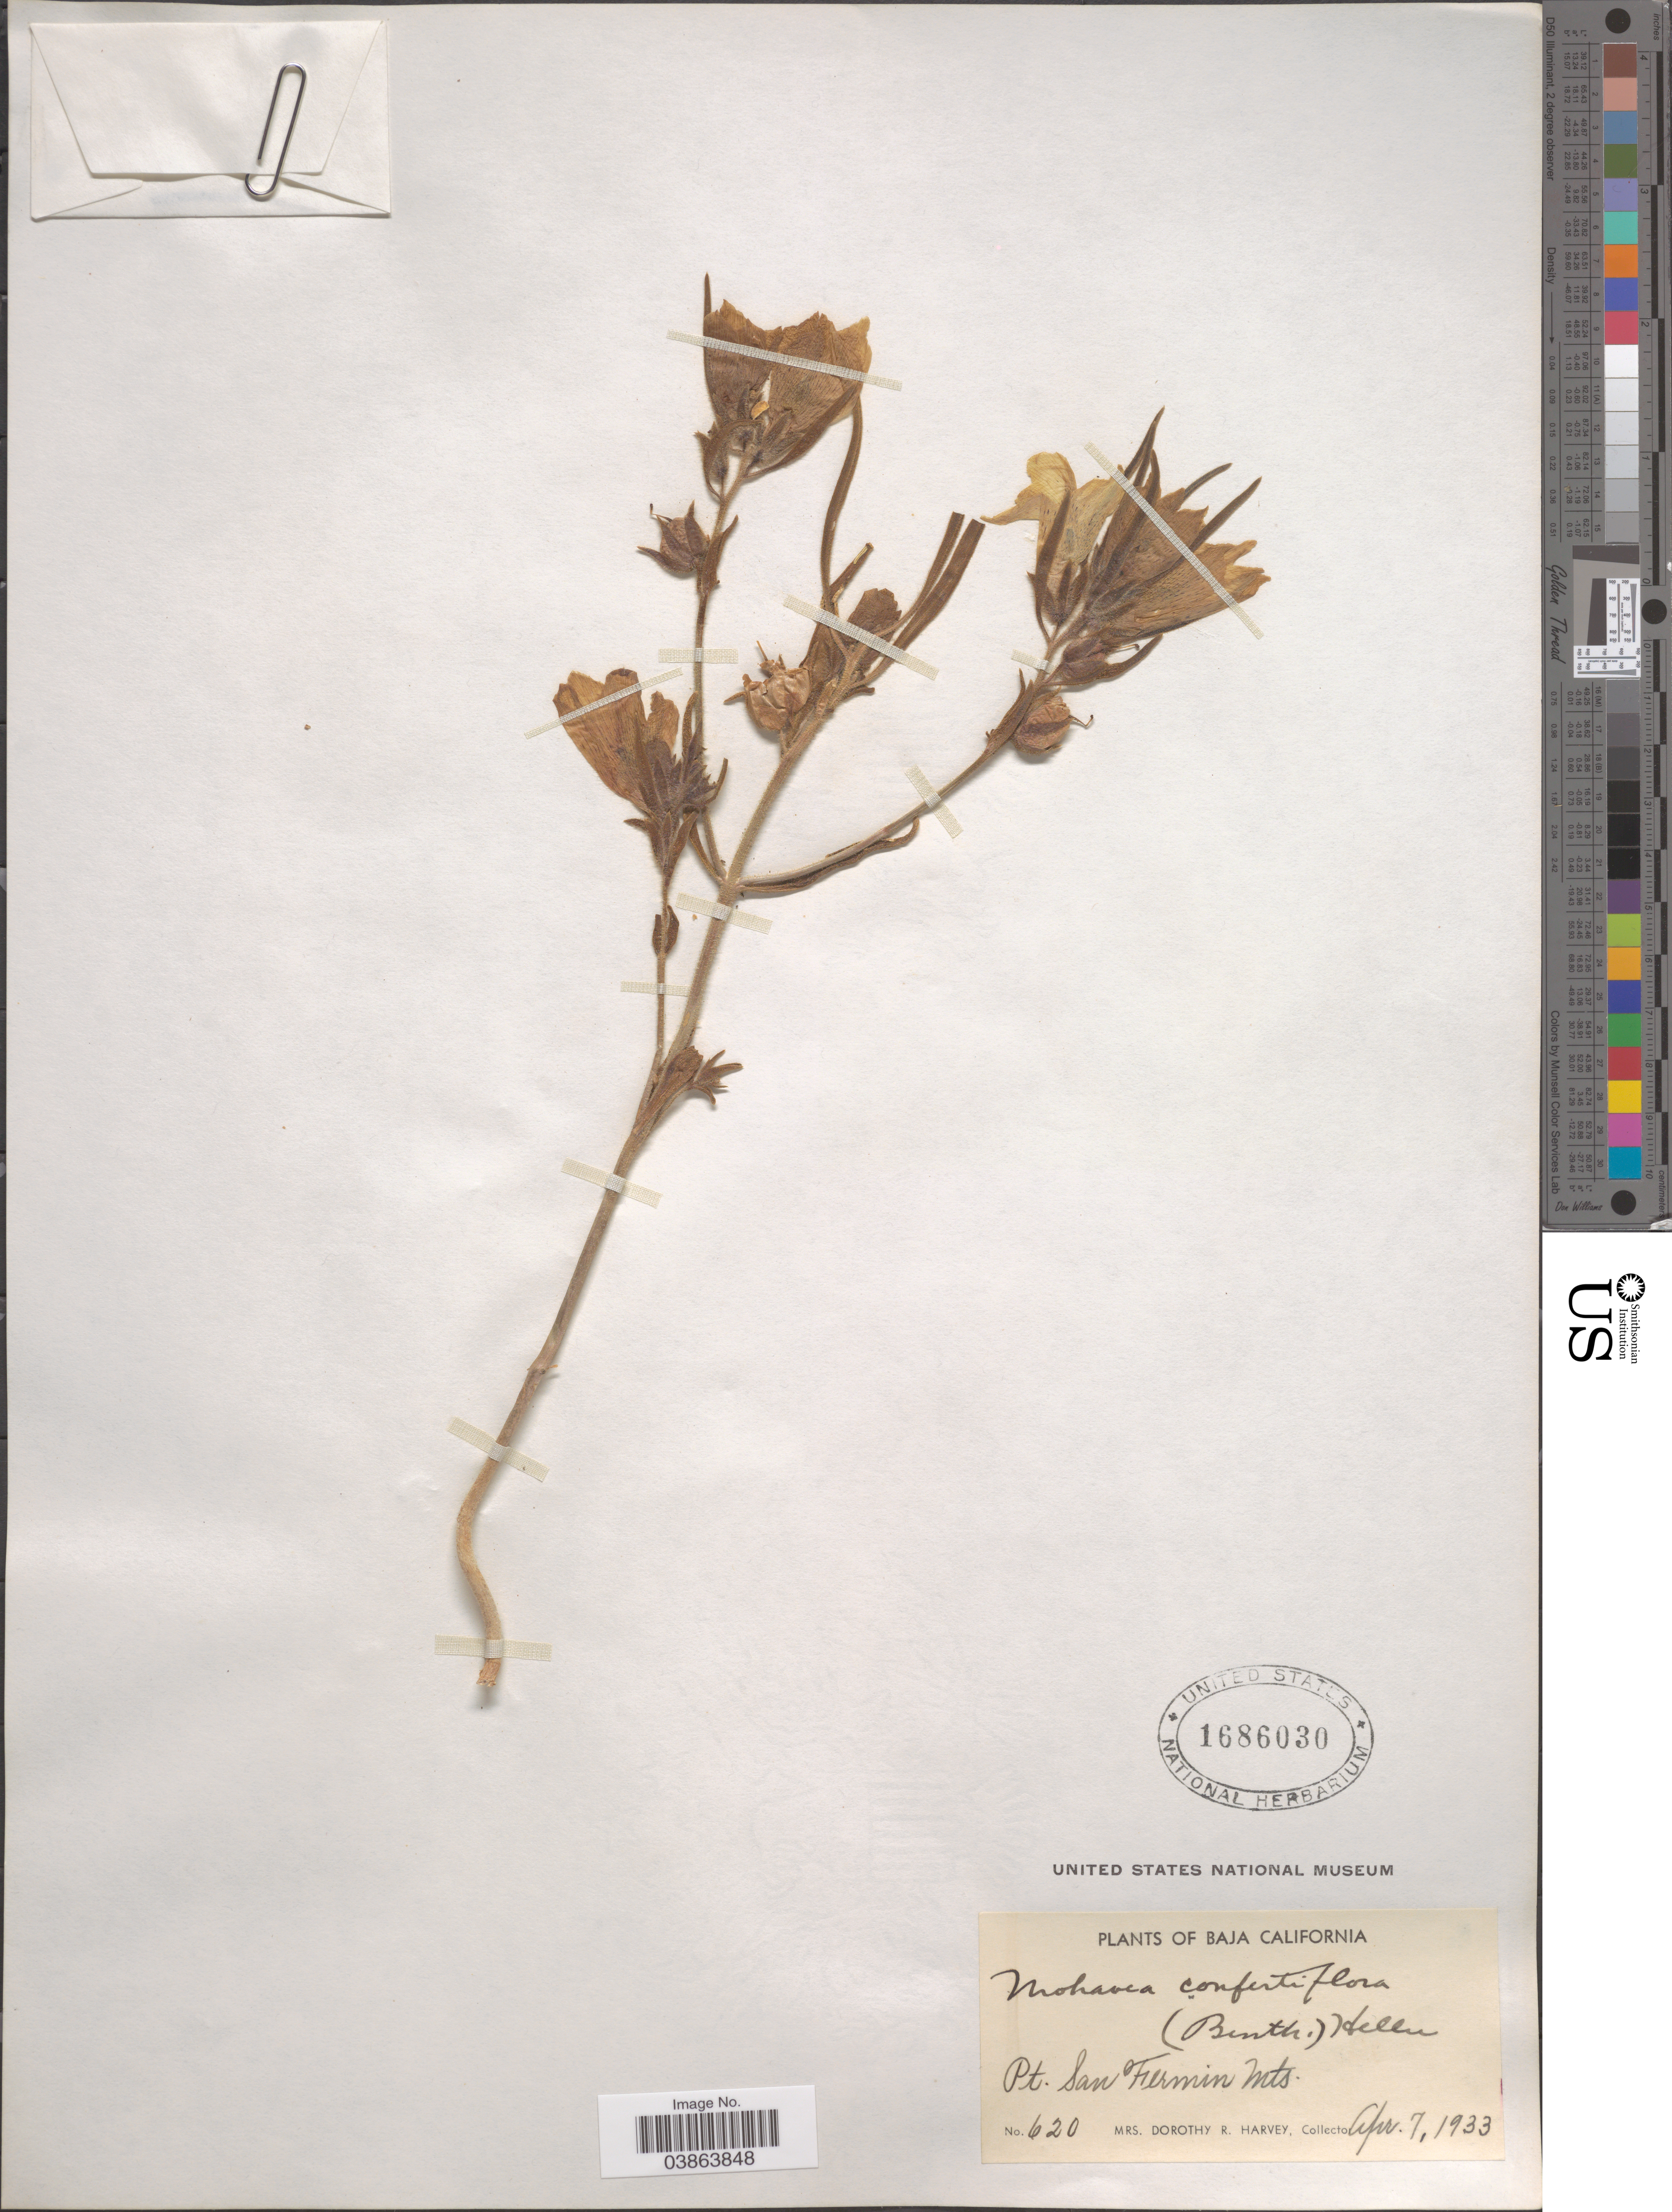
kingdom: Plantae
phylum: Tracheophyta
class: Magnoliopsida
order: Lamiales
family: Plantaginaceae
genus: Mohavea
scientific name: Mohavea confertiflora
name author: (A. DC.) A. Heller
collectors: D. R. Harvey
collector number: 620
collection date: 1933-04-07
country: Mexico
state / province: Baja California Sur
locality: Pt. San Fermin Mts.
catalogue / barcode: US 1686030